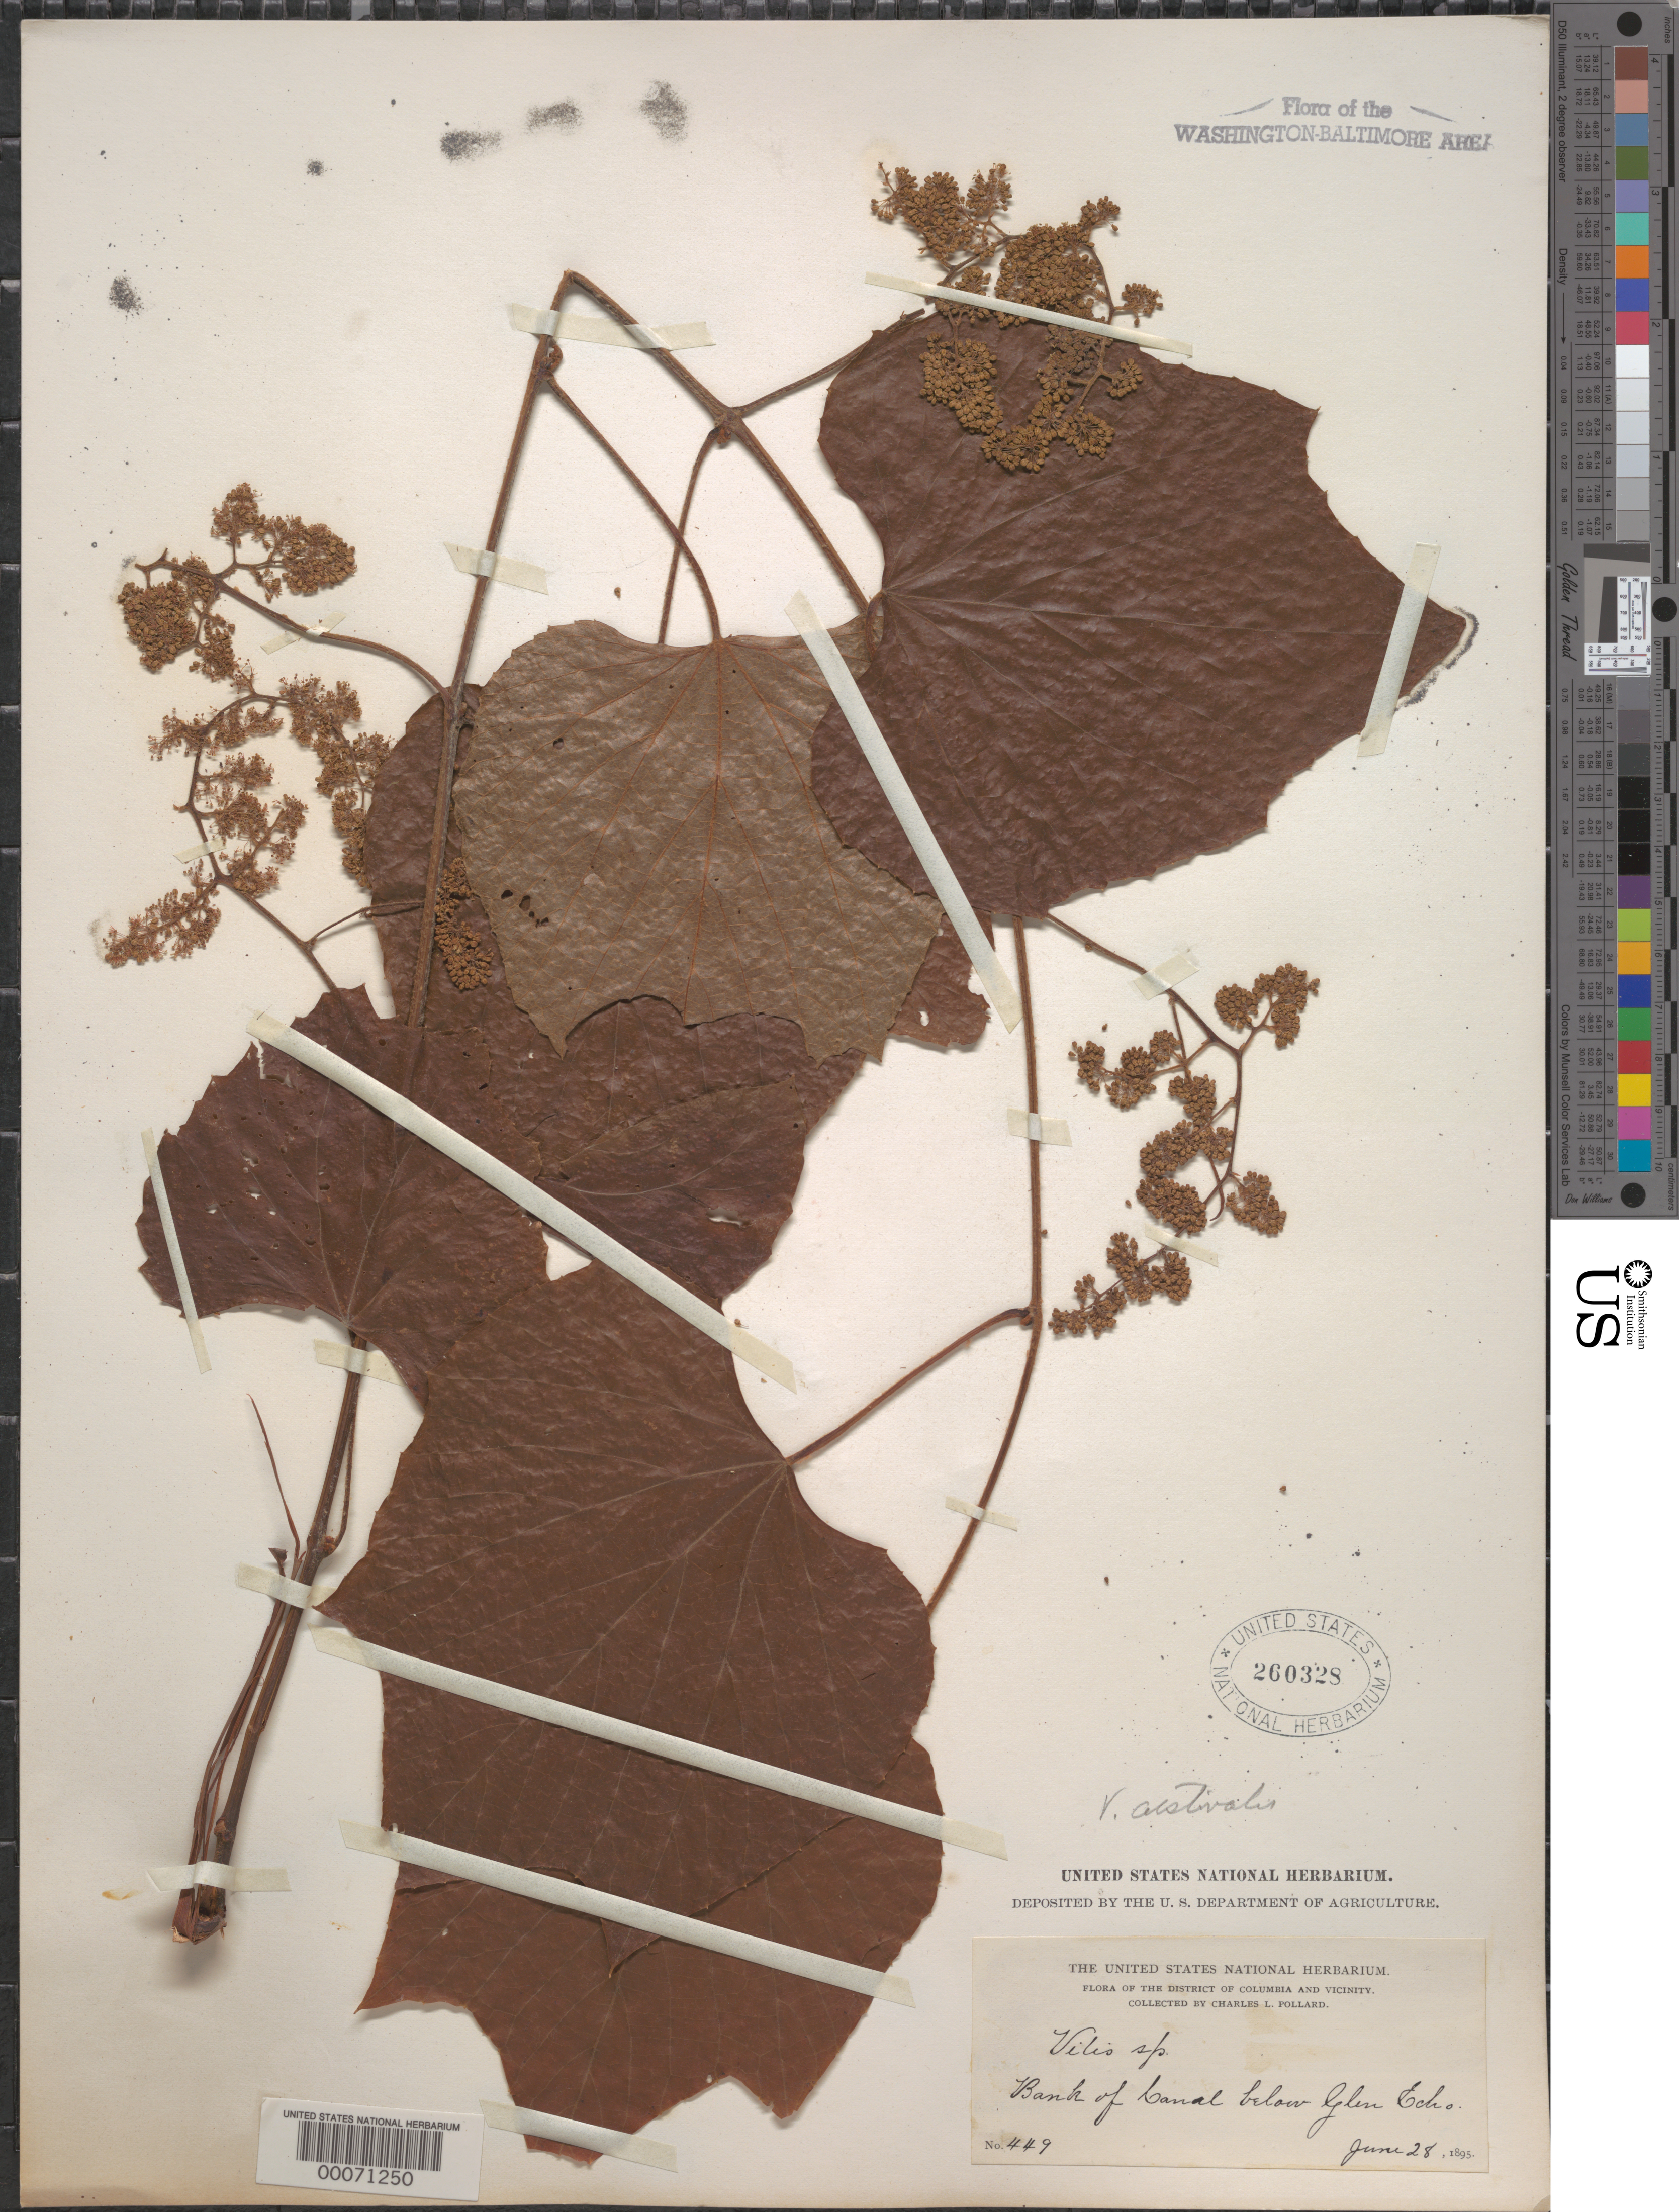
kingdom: Plantae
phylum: Tracheophyta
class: Magnoliopsida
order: Vitales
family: Vitaceae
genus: Vitis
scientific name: Vitis aestivalis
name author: Michx.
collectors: C. L. Pollard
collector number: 449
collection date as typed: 28 Jun 1895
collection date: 1895-06-28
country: United States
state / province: Maryland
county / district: Montgomery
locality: C. & O. Canal, below Glen Echo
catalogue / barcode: US 260328